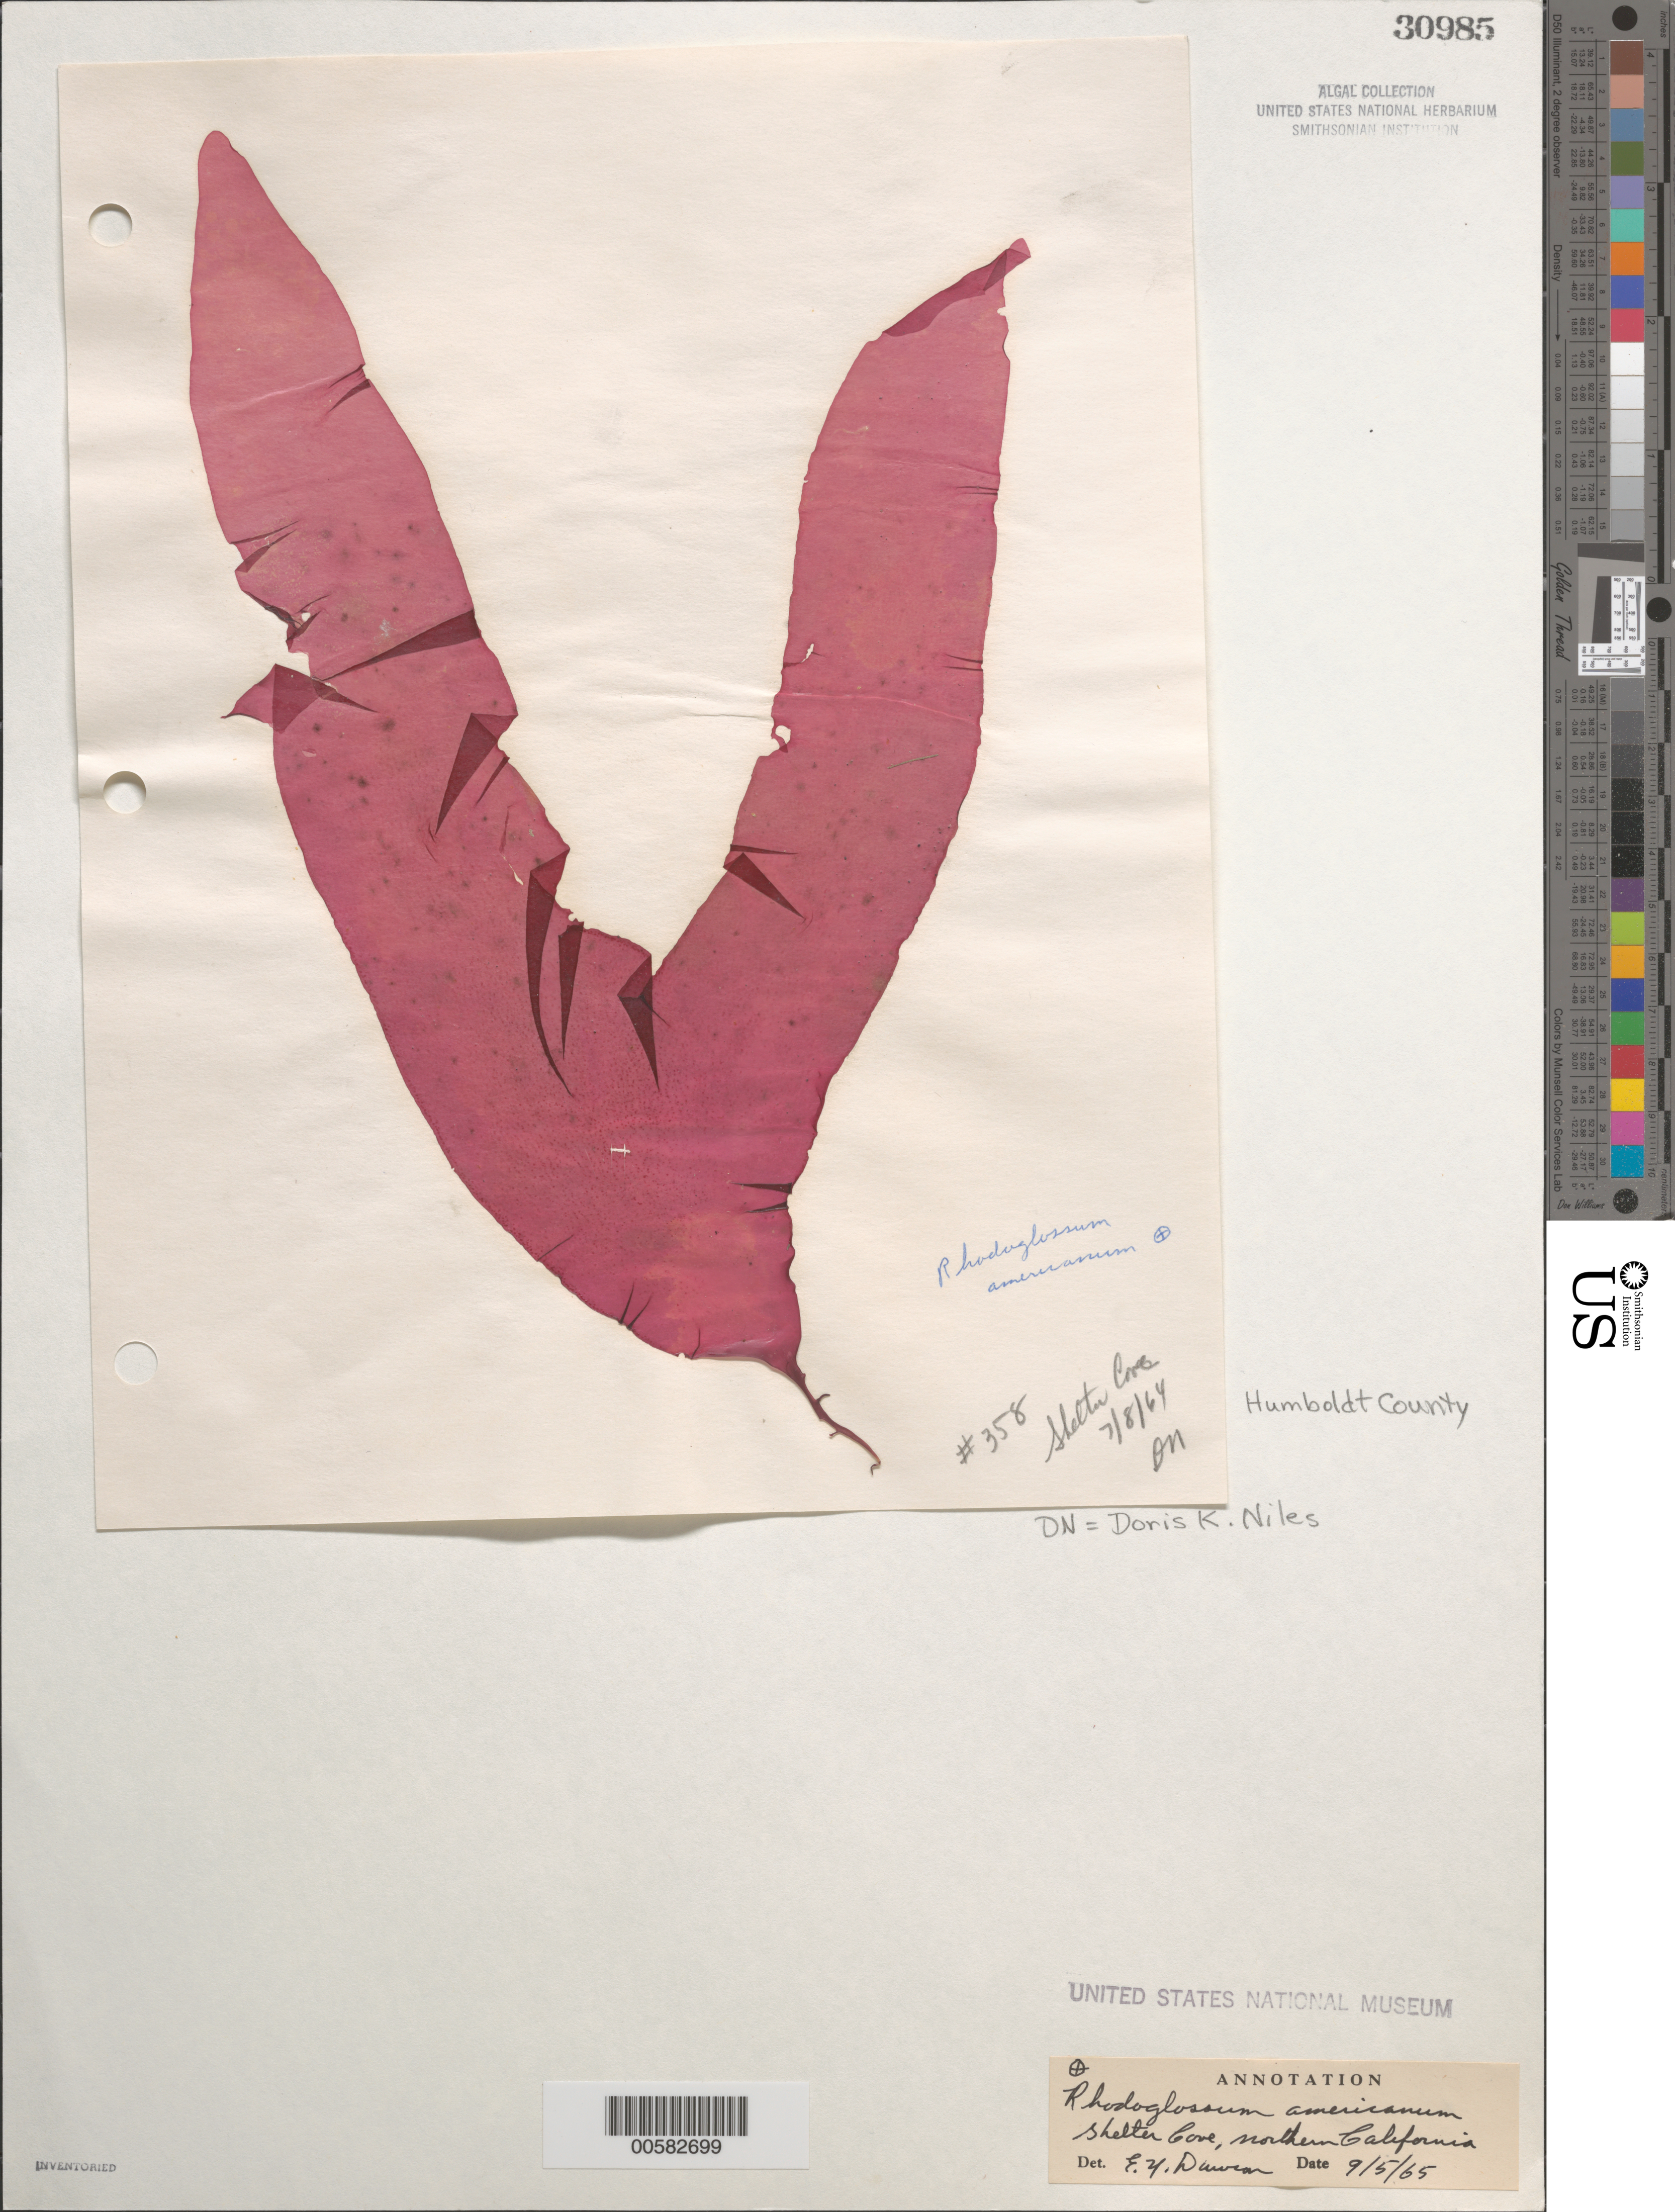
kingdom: Plantae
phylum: Rhodophyta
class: Florideophyceae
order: Gigartinales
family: Gigartinaceae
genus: Mazzaella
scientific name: Mazzaella californica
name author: (J. Agardh) G. De Toni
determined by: Algae name updating Project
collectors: D. Niles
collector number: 358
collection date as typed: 08 Jul 1964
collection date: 1964-07-08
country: United States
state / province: California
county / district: Humboldt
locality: Shelter Cove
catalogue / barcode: US 30985